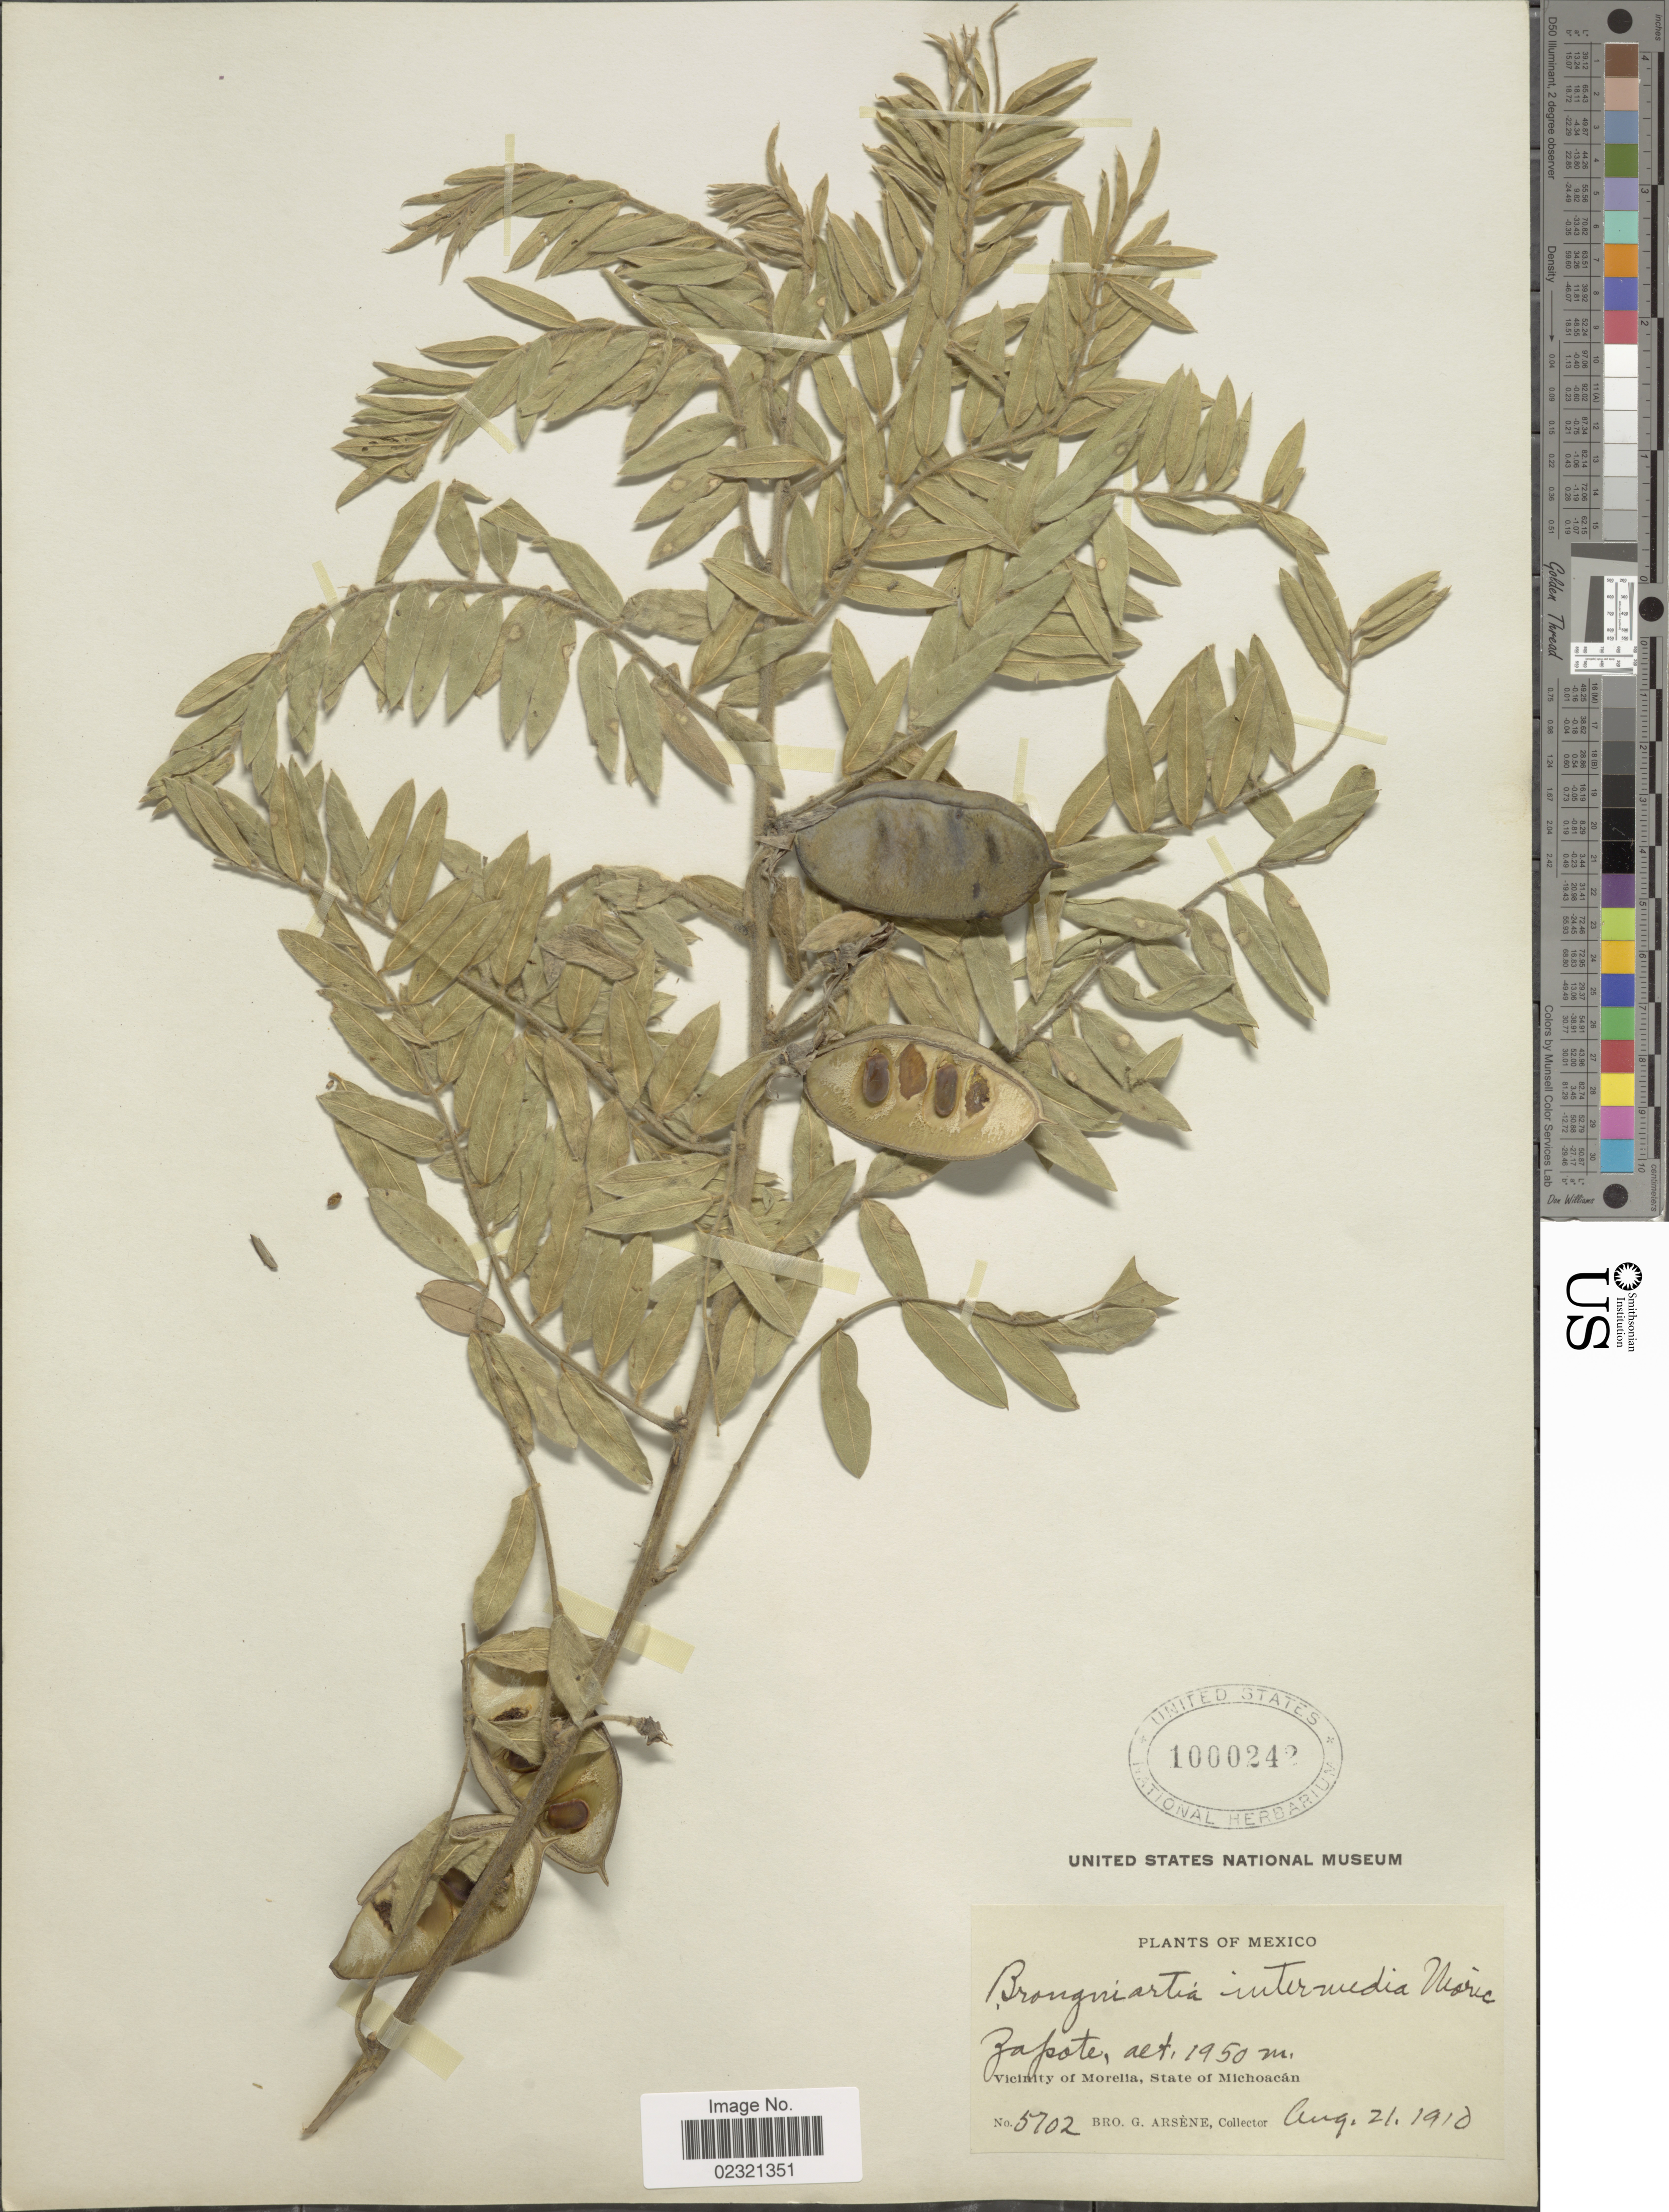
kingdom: Plantae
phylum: Tracheophyta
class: Magnoliopsida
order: Fabales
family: Fabaceae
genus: Brongniartia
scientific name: Brongniartia intermedia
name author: Moric.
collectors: Bro. G. Arsène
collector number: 5702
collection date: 1910-08-21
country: Mexico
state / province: Michoacán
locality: Zapote, vicinity of Morelia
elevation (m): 1950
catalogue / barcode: US 100024